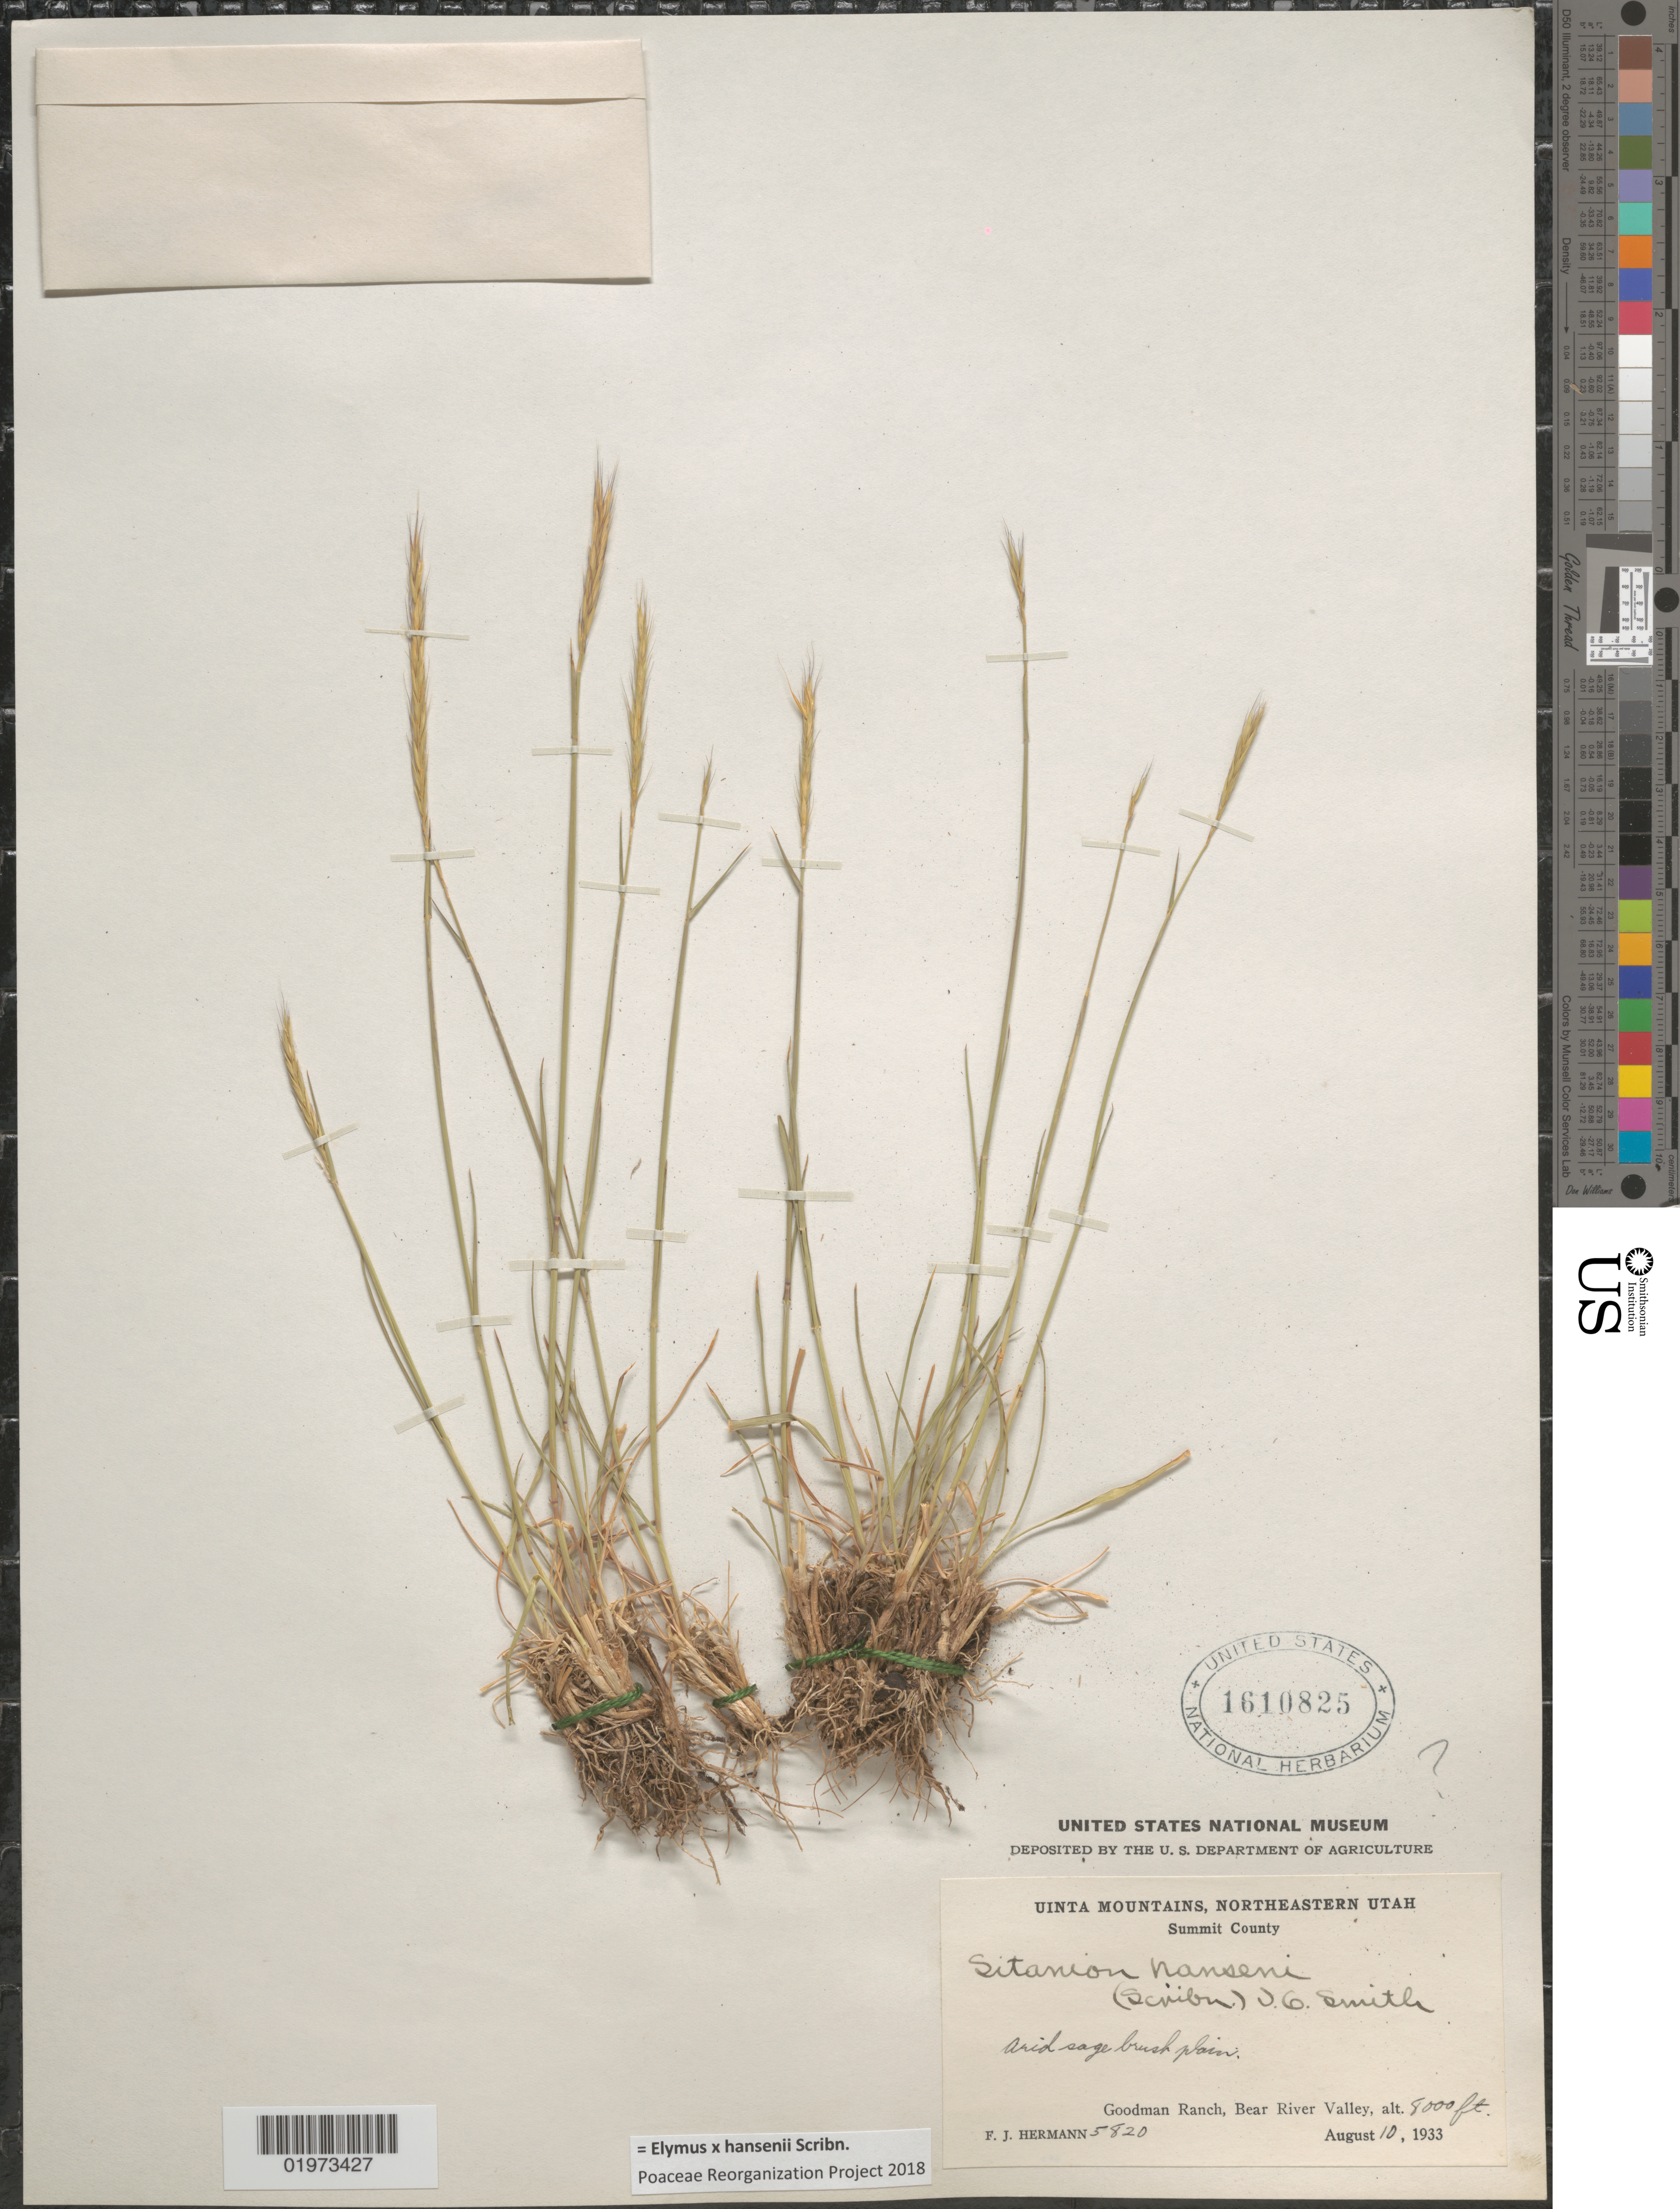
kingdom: Plantae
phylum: Tracheophyta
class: Liliopsida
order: Poales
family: Poaceae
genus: Elymus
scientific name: Elymus x hansenii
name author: Scribn.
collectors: F. J. Hermann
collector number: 5820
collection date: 1933-08-10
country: United States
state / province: Utah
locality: Uinta Mountains, Northeastern Utah. Summit County. Goodman Ranch, Bear River Valley.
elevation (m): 2438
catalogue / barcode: US 1610825